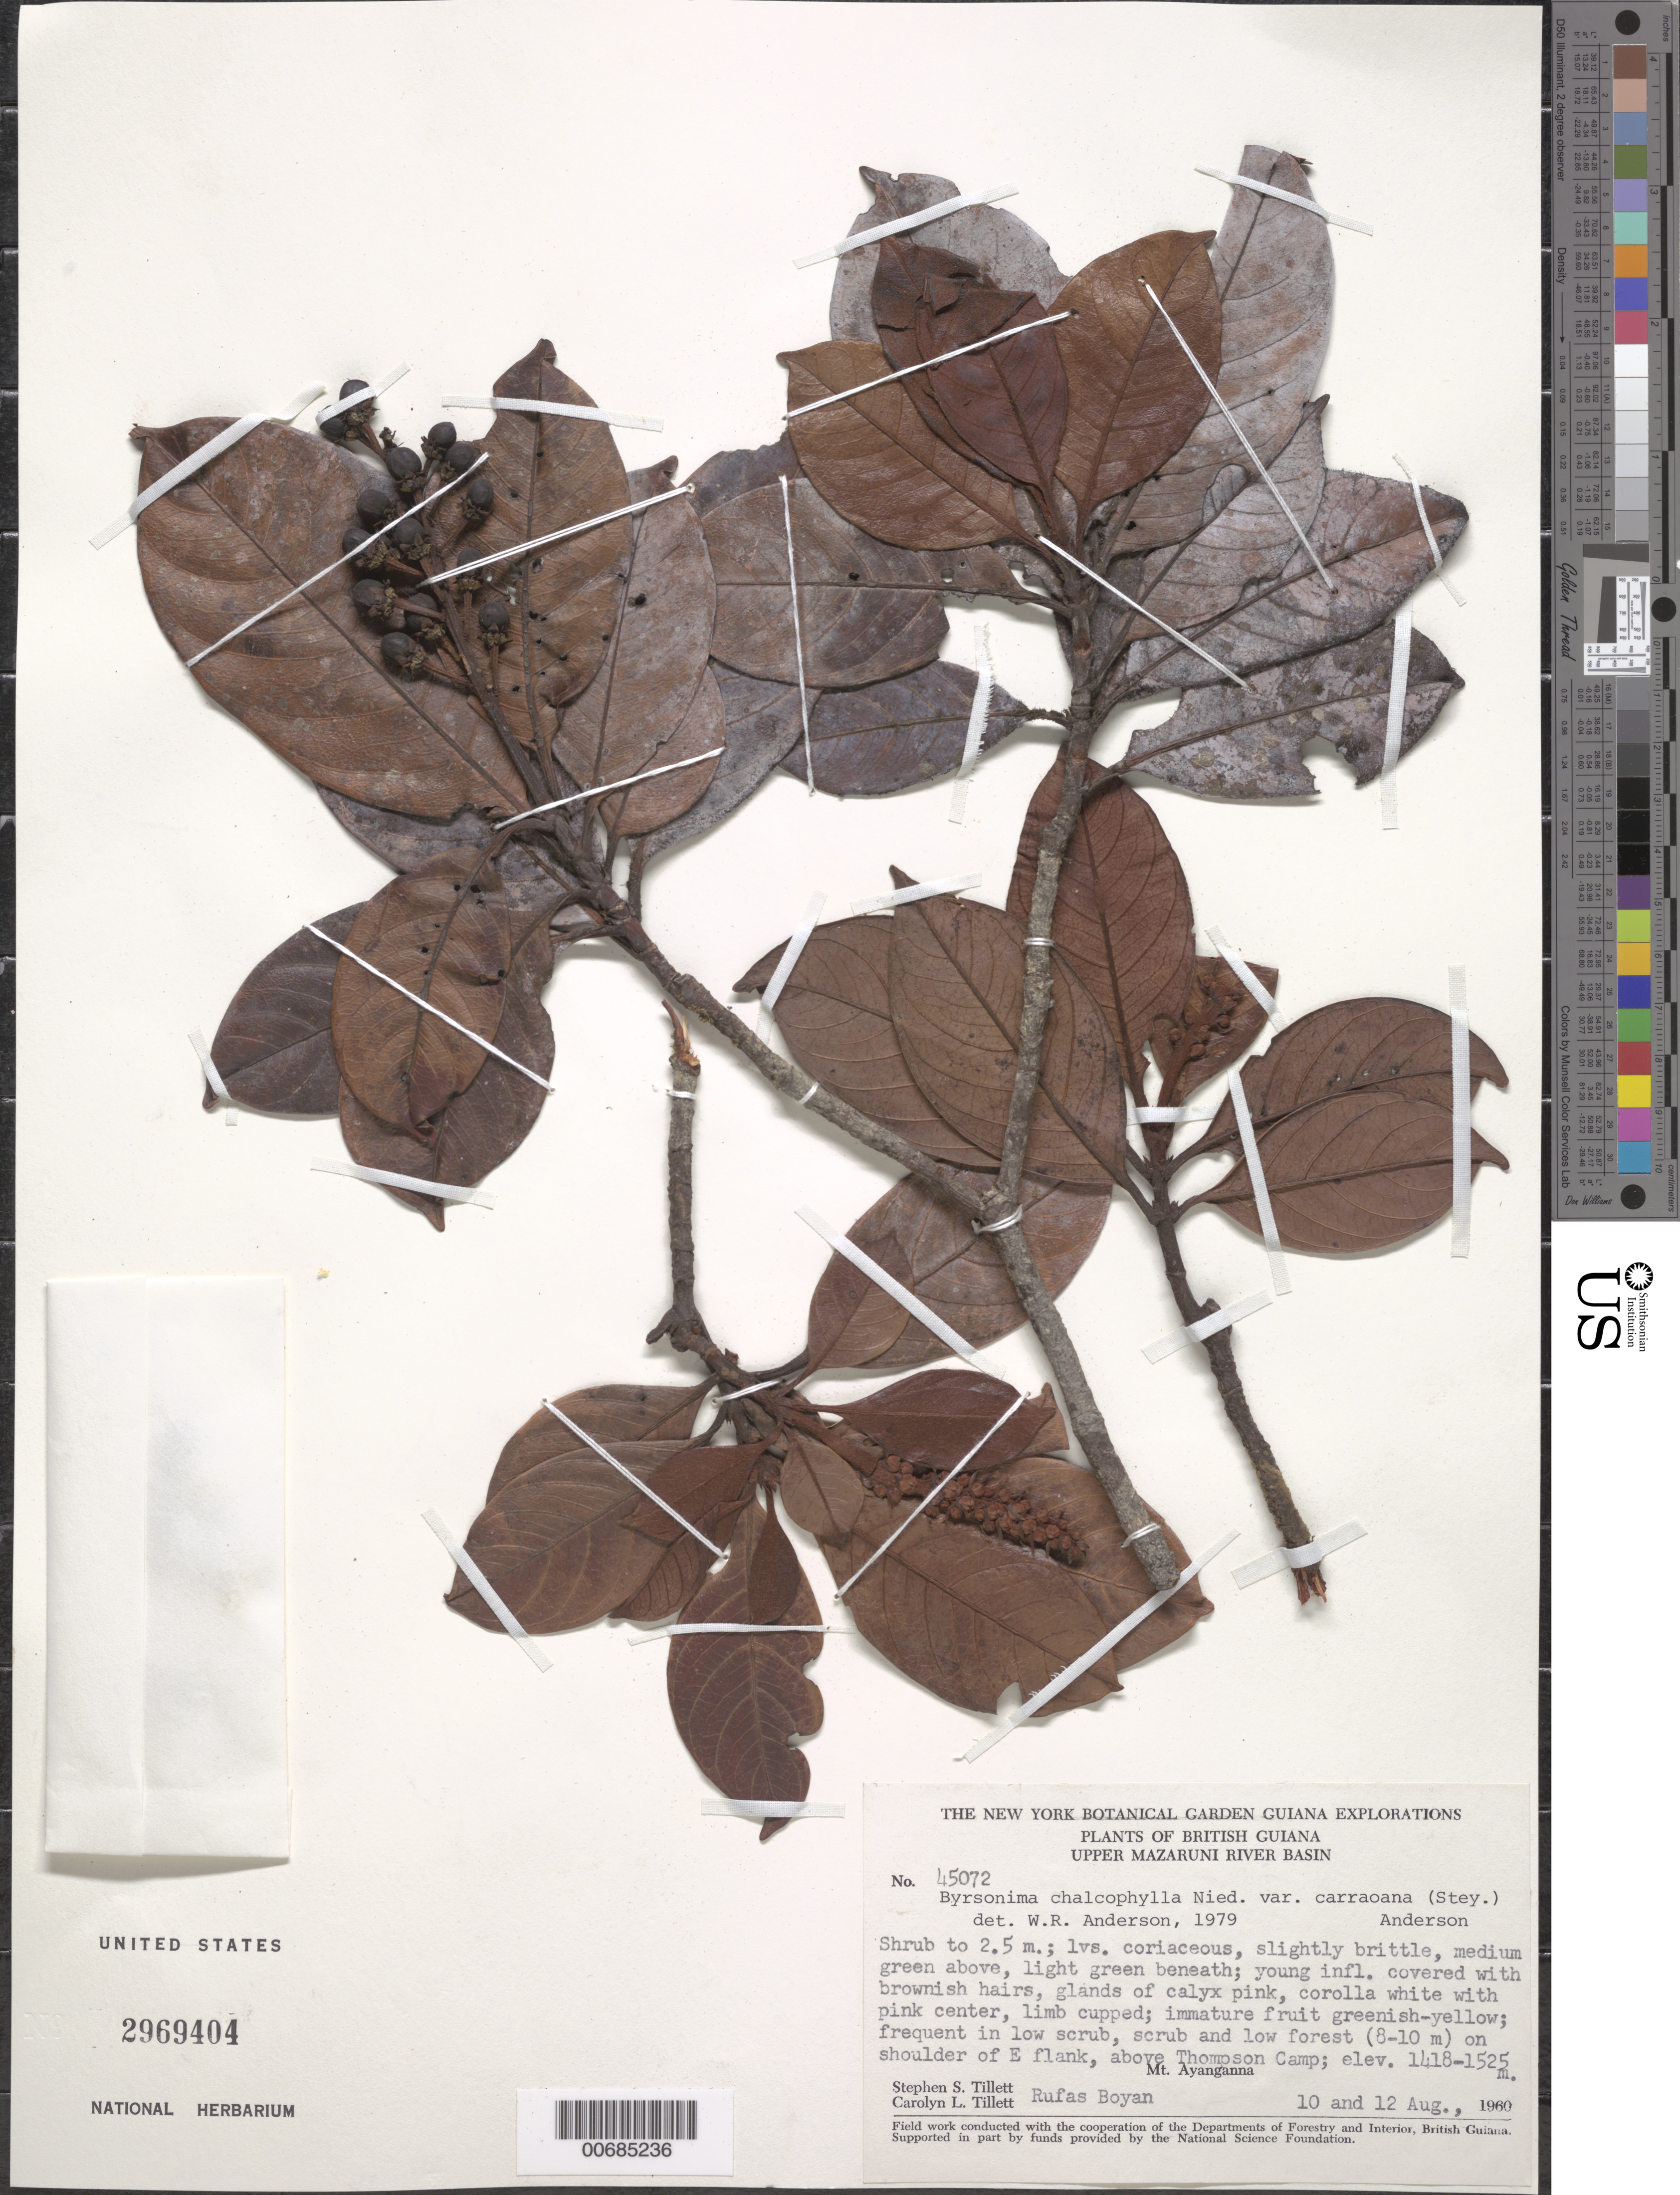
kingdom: Plantae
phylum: Tracheophyta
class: Magnoliopsida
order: Malpighiales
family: Malpighiaceae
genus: Byrsonima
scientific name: Byrsonima chalcophylla var. carraoana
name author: (Steyerm.) W.R. Anderson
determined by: Anderson, W. R., (MICH), University of Michigan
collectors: S. S. Tillett, C. L. Tillett & R. Boyan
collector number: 45072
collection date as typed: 10-Aug-60 to 12-Aug-60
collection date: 1960-08-10/1960-08-12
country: Guyana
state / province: Cuyuni-Mazaruni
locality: Mt. Ayanganna, E flank, above Thompson Camp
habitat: Scrub and low forest (8-10 m)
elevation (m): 1418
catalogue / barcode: US 2969404